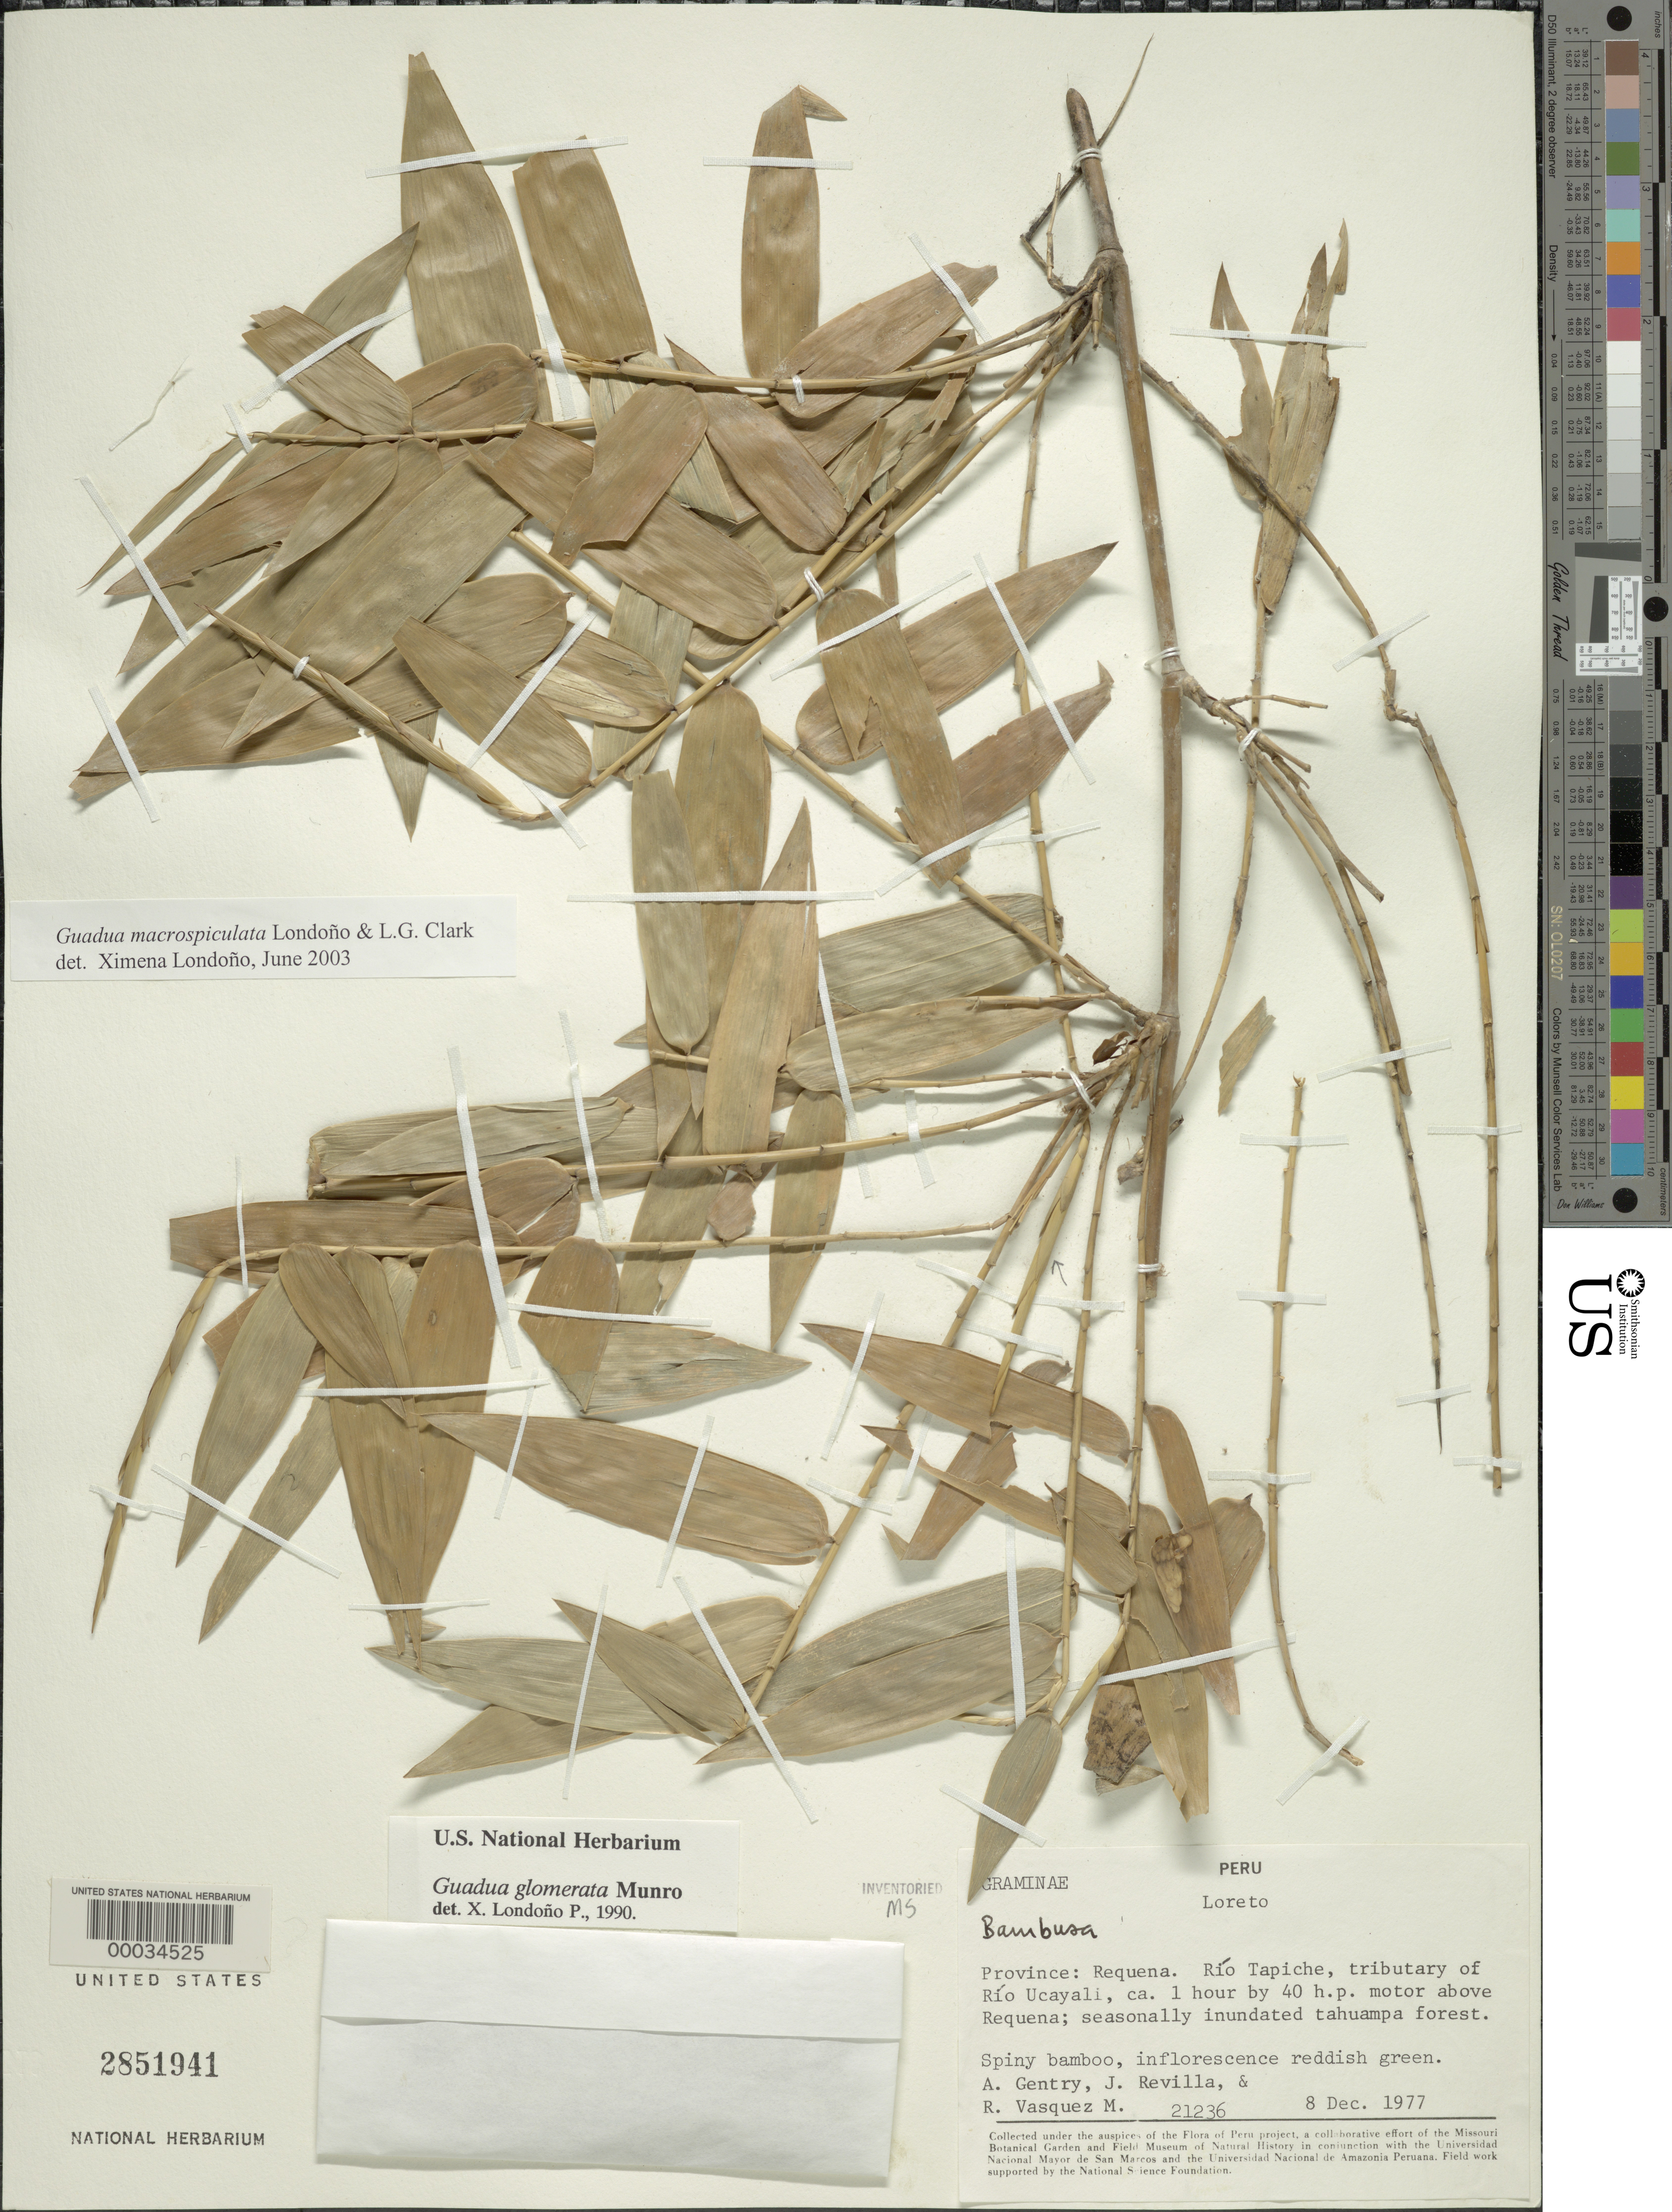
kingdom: Plantae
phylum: Tracheophyta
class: Liliopsida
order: Poales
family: Poaceae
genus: Guadua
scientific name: Guadua macrospiculata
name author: Londoño & L.G. Clark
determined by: Londoño, X., (TULV), Jardin Botanico "Juan Maria Cespedes"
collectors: A. H. Gentry, J. Revilla & R. Vásquez M.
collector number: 21236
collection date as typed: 08 Dec 1977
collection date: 1977-12-08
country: Peru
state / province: Loreto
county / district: Requena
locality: Rio tapiche, tributary of rio ucayali, above requena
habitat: Seasonally inundated tahuampa forest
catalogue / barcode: US 2851941